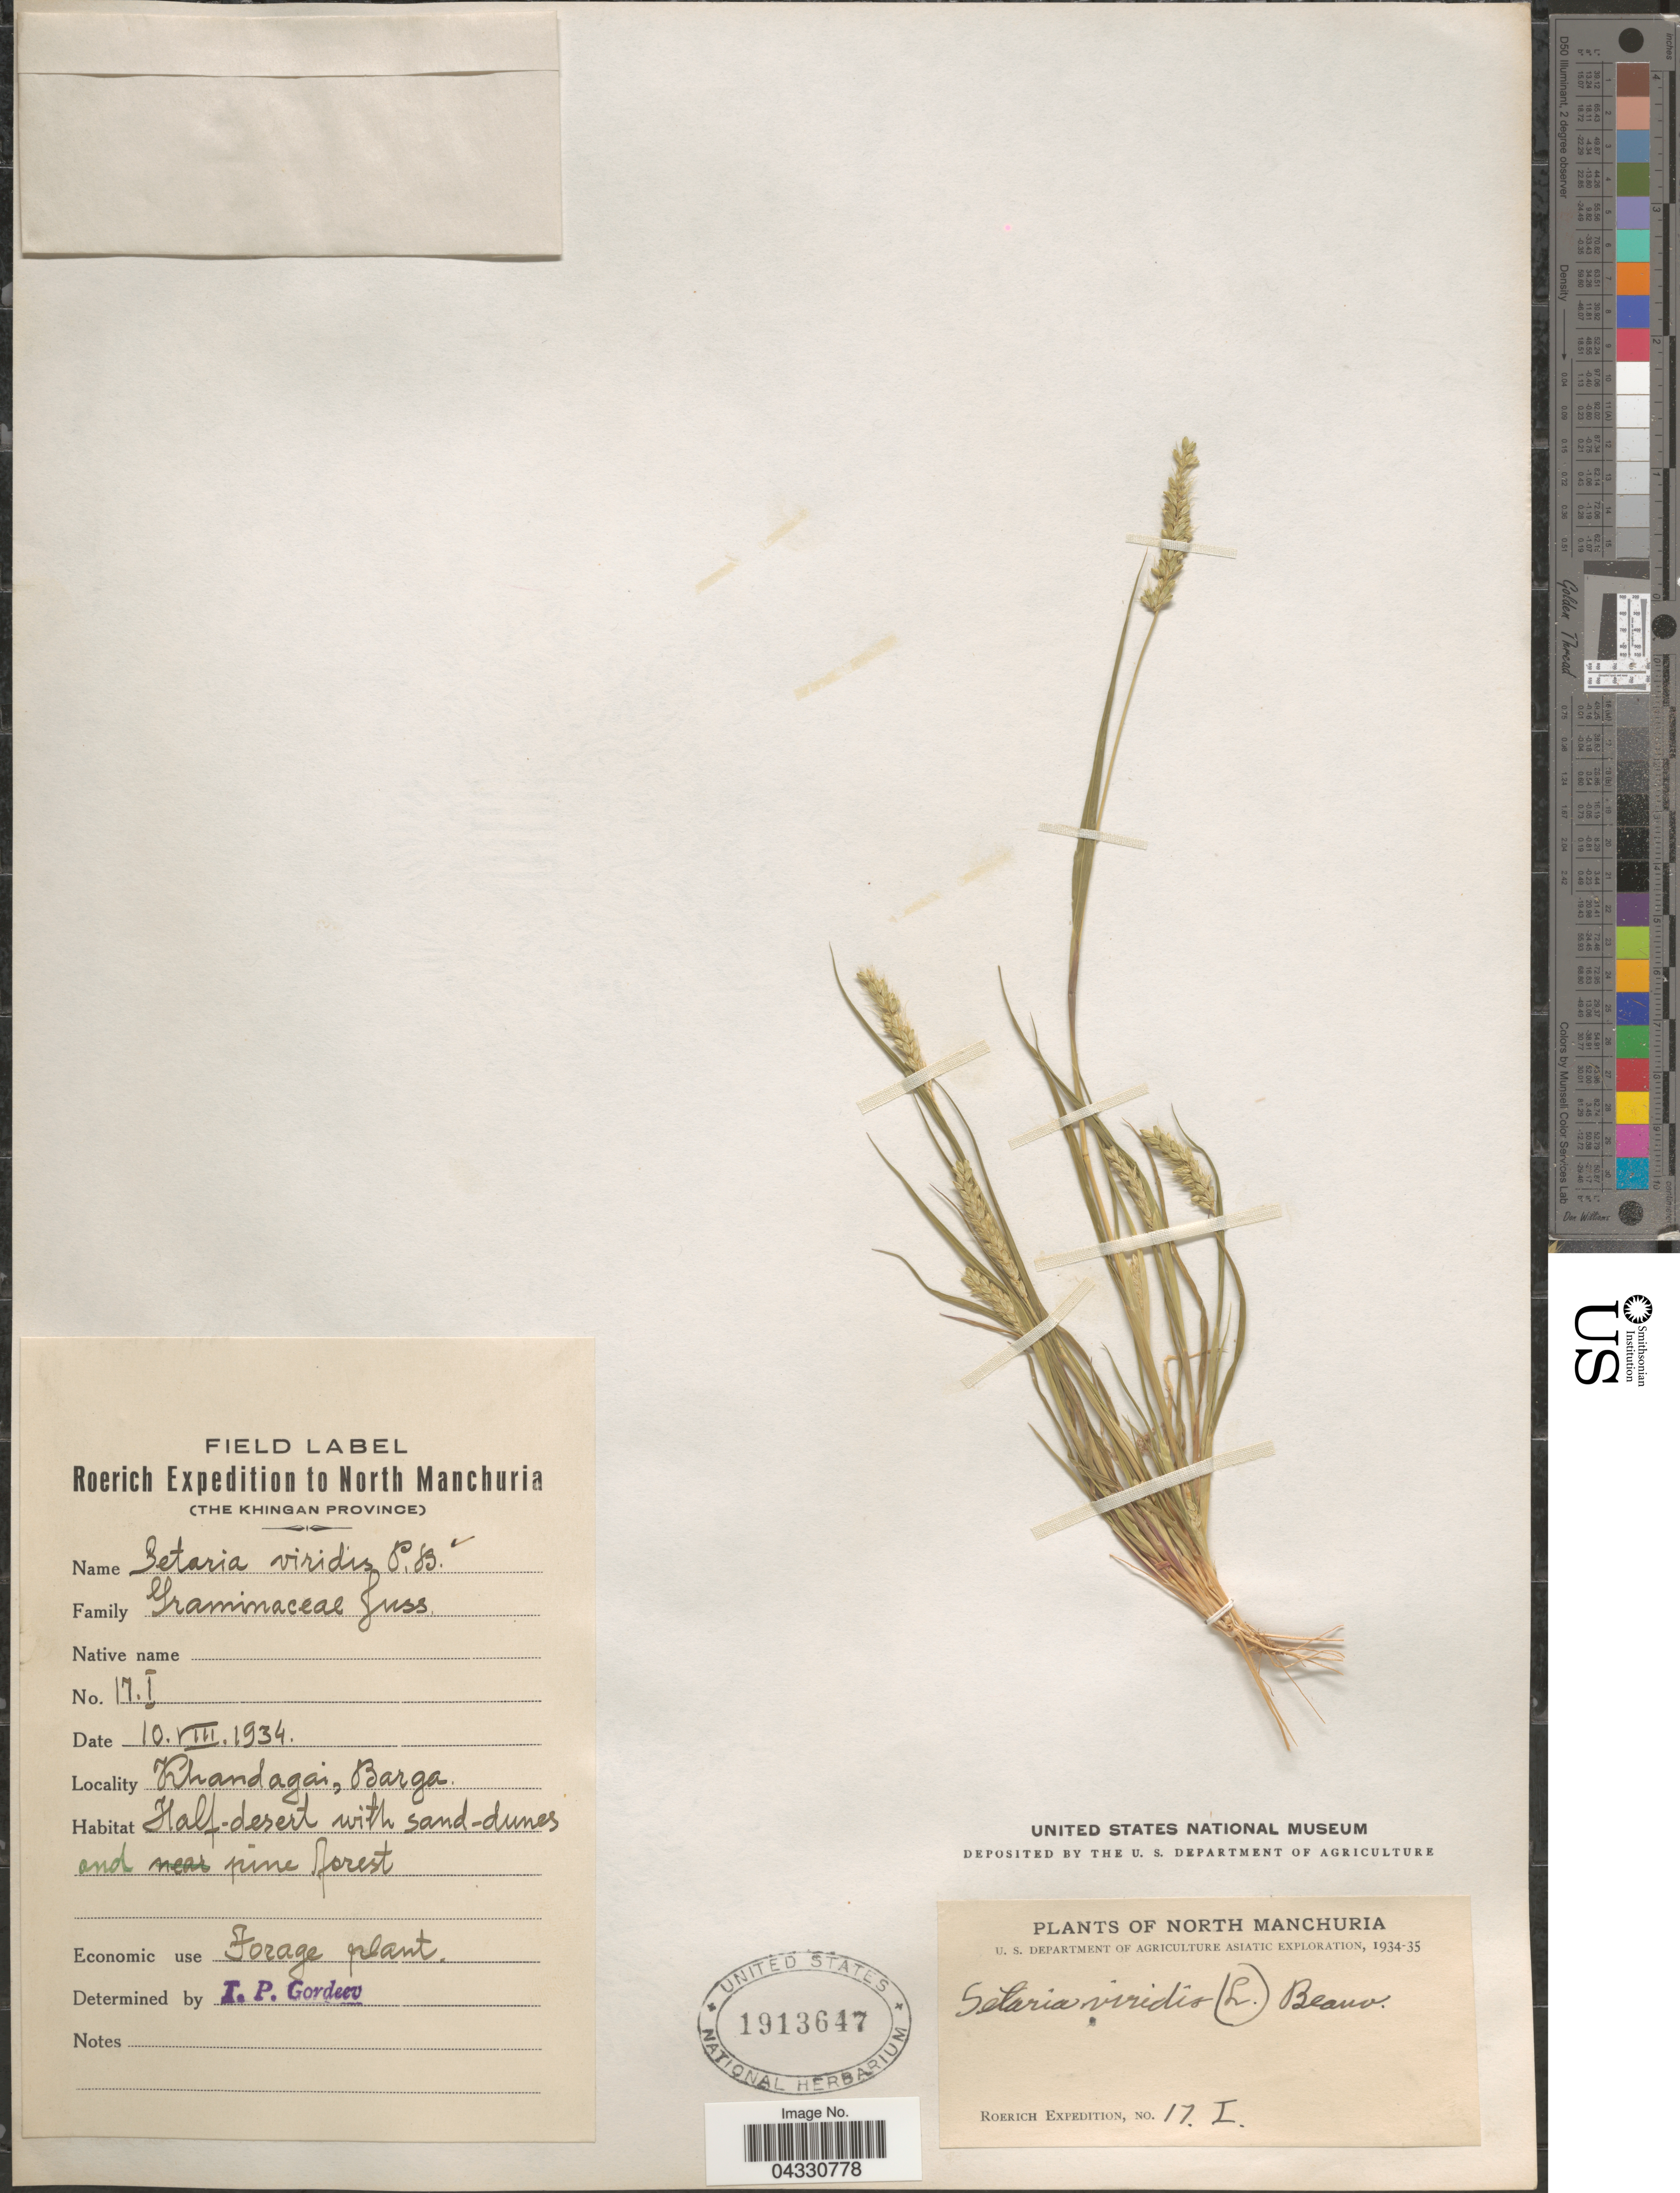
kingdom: Plantae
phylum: Tracheophyta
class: Liliopsida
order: Poales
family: Poaceae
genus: Setaria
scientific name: Setaria viridis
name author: (L.) P. Beauv.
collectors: Roerich Expedition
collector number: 17I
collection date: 1934-08-10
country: China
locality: North Manchuria. (The Khingan Province). Khandagai, Barga. U. S. Department of Agriculture Asiatic Exploration, 1934-35.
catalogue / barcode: US 1913647